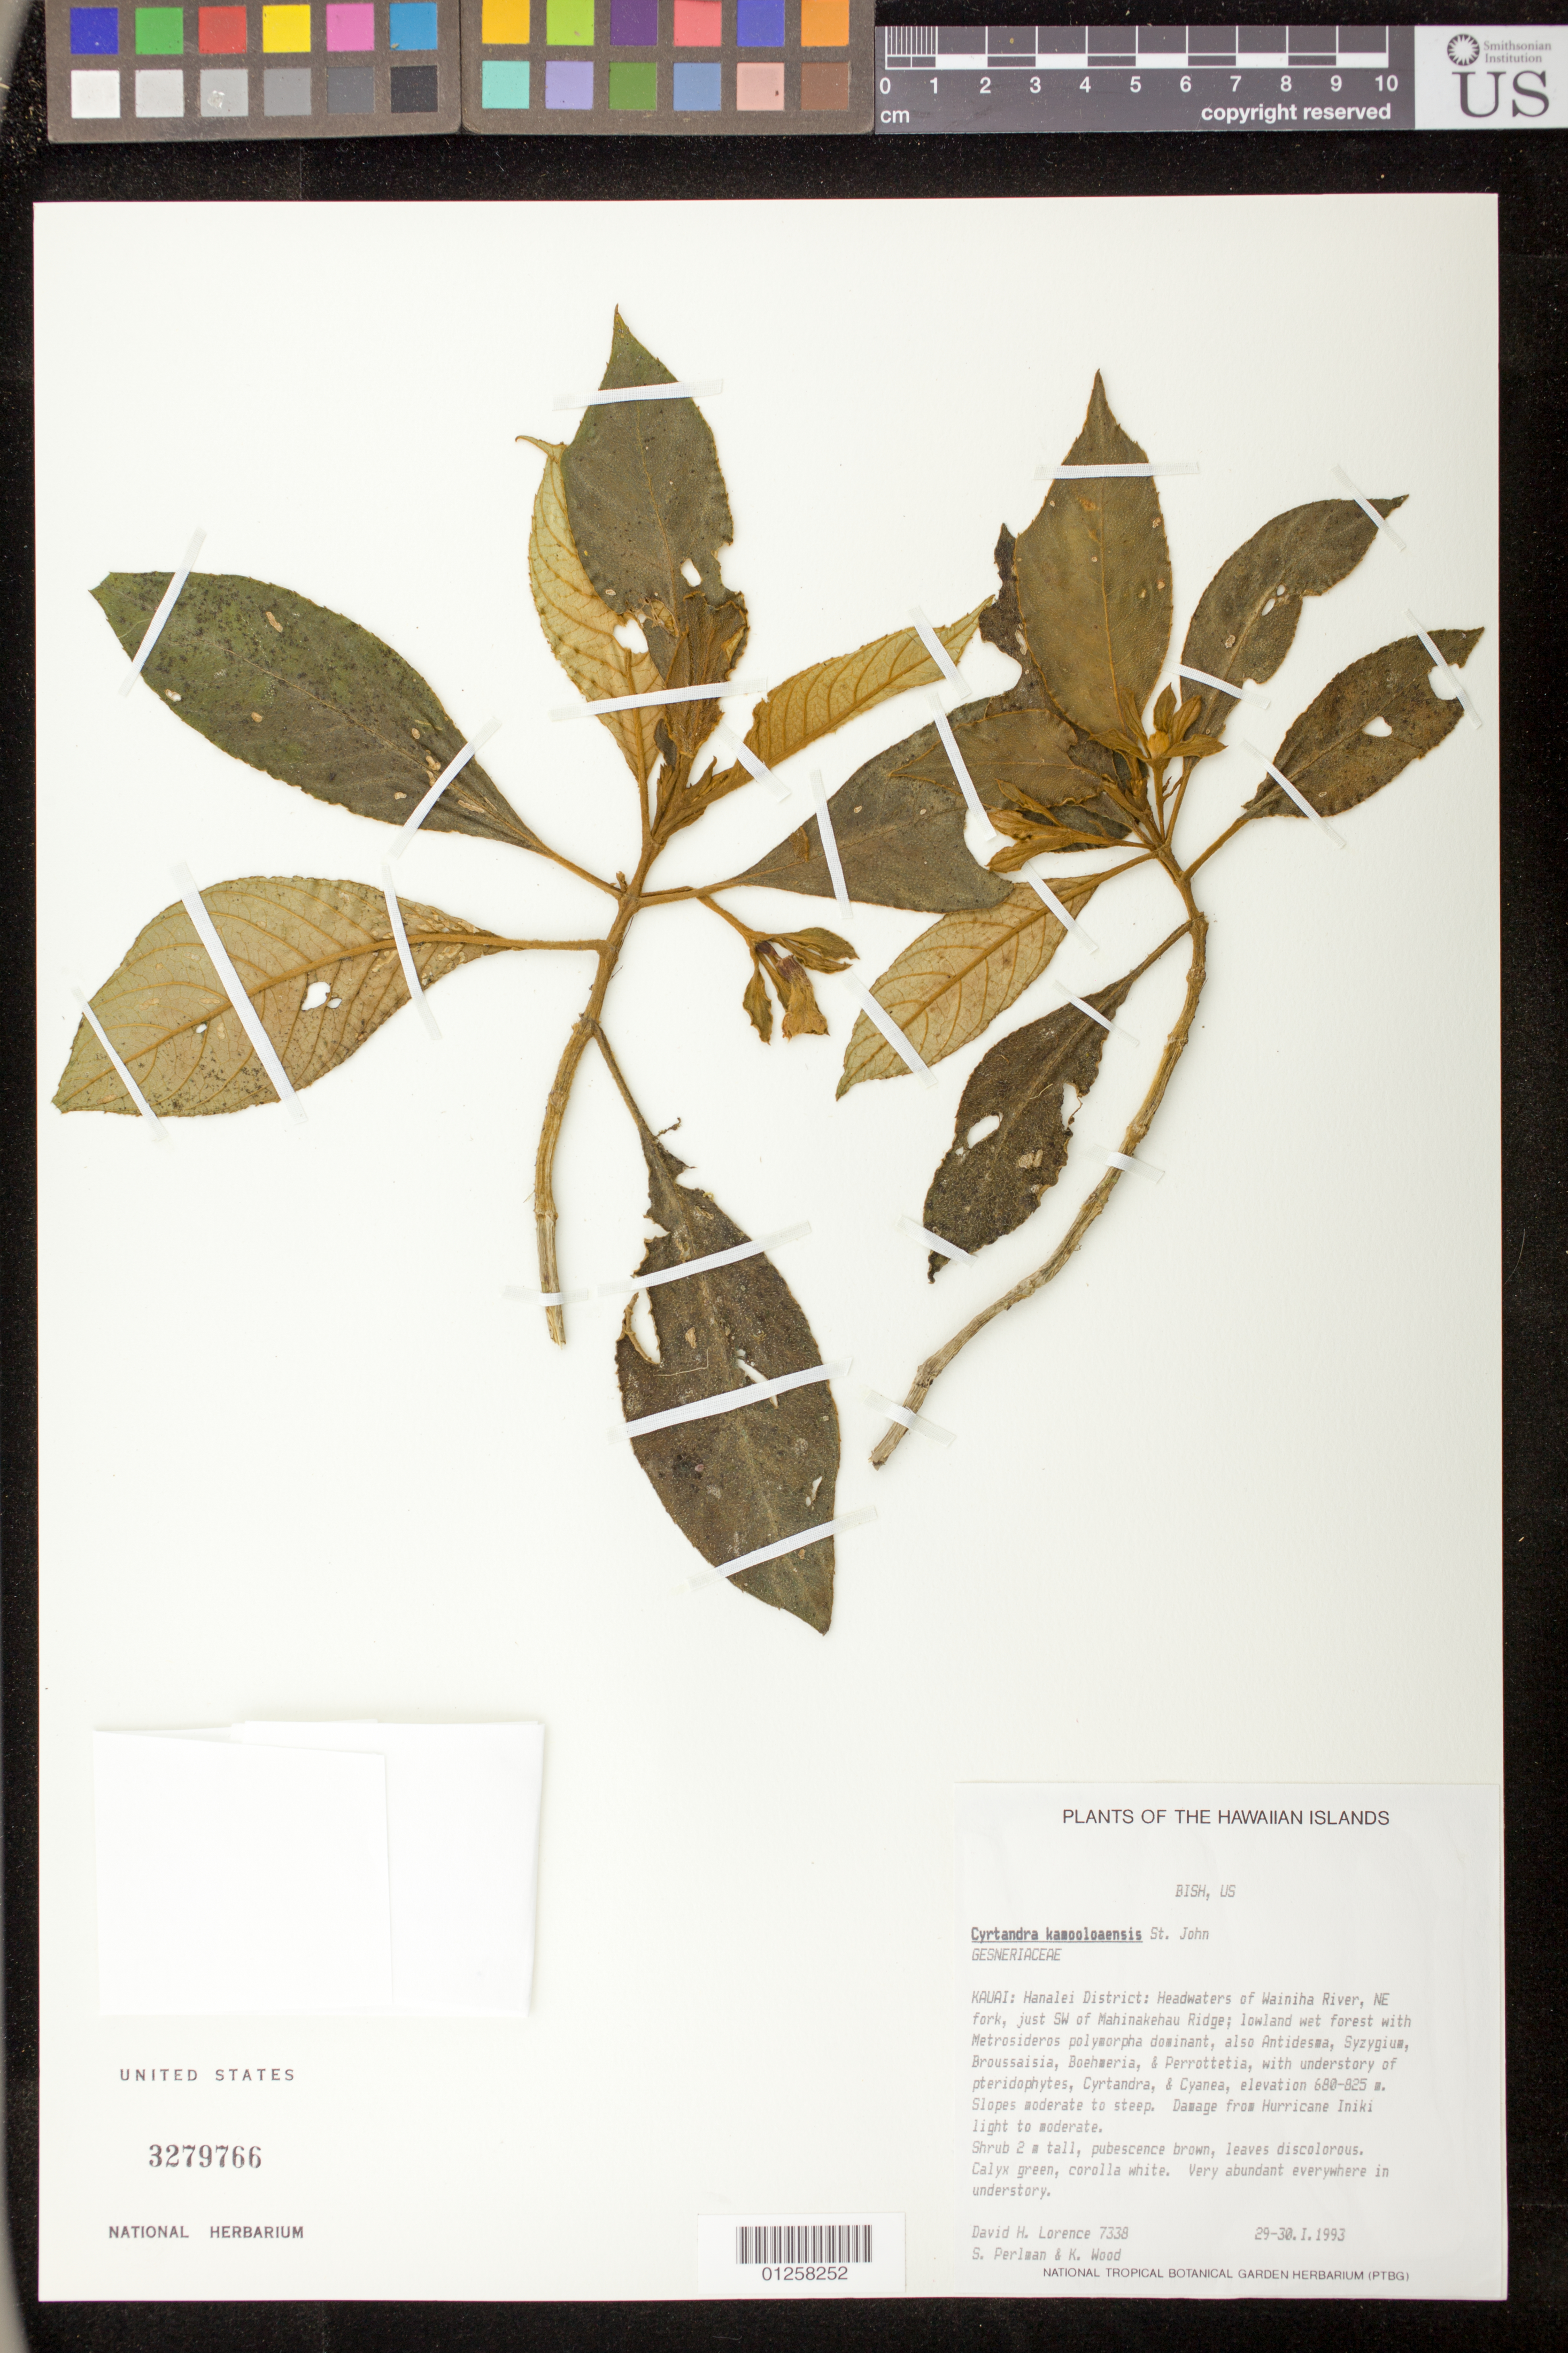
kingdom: Plantae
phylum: Tracheophyta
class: Magnoliopsida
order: Lamiales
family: Gesneriaceae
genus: Cyrtandra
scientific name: Cyrtandra kamoolaensis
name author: H. St. John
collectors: D. Lorence, S. P. Perlman & K. Wood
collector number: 7338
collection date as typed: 29 Jan 1993 to 30 Jan 1993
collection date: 1993-01-29/1993-01-30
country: United States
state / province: Hawaii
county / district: Kauai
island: Kaua'i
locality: Hanalei Dist., Hdwtrs of Wainiha River, NE fork, just SW of Mahinakehau Ridge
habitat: Lowland wet forest, in shade.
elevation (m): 680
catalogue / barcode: US 3279766